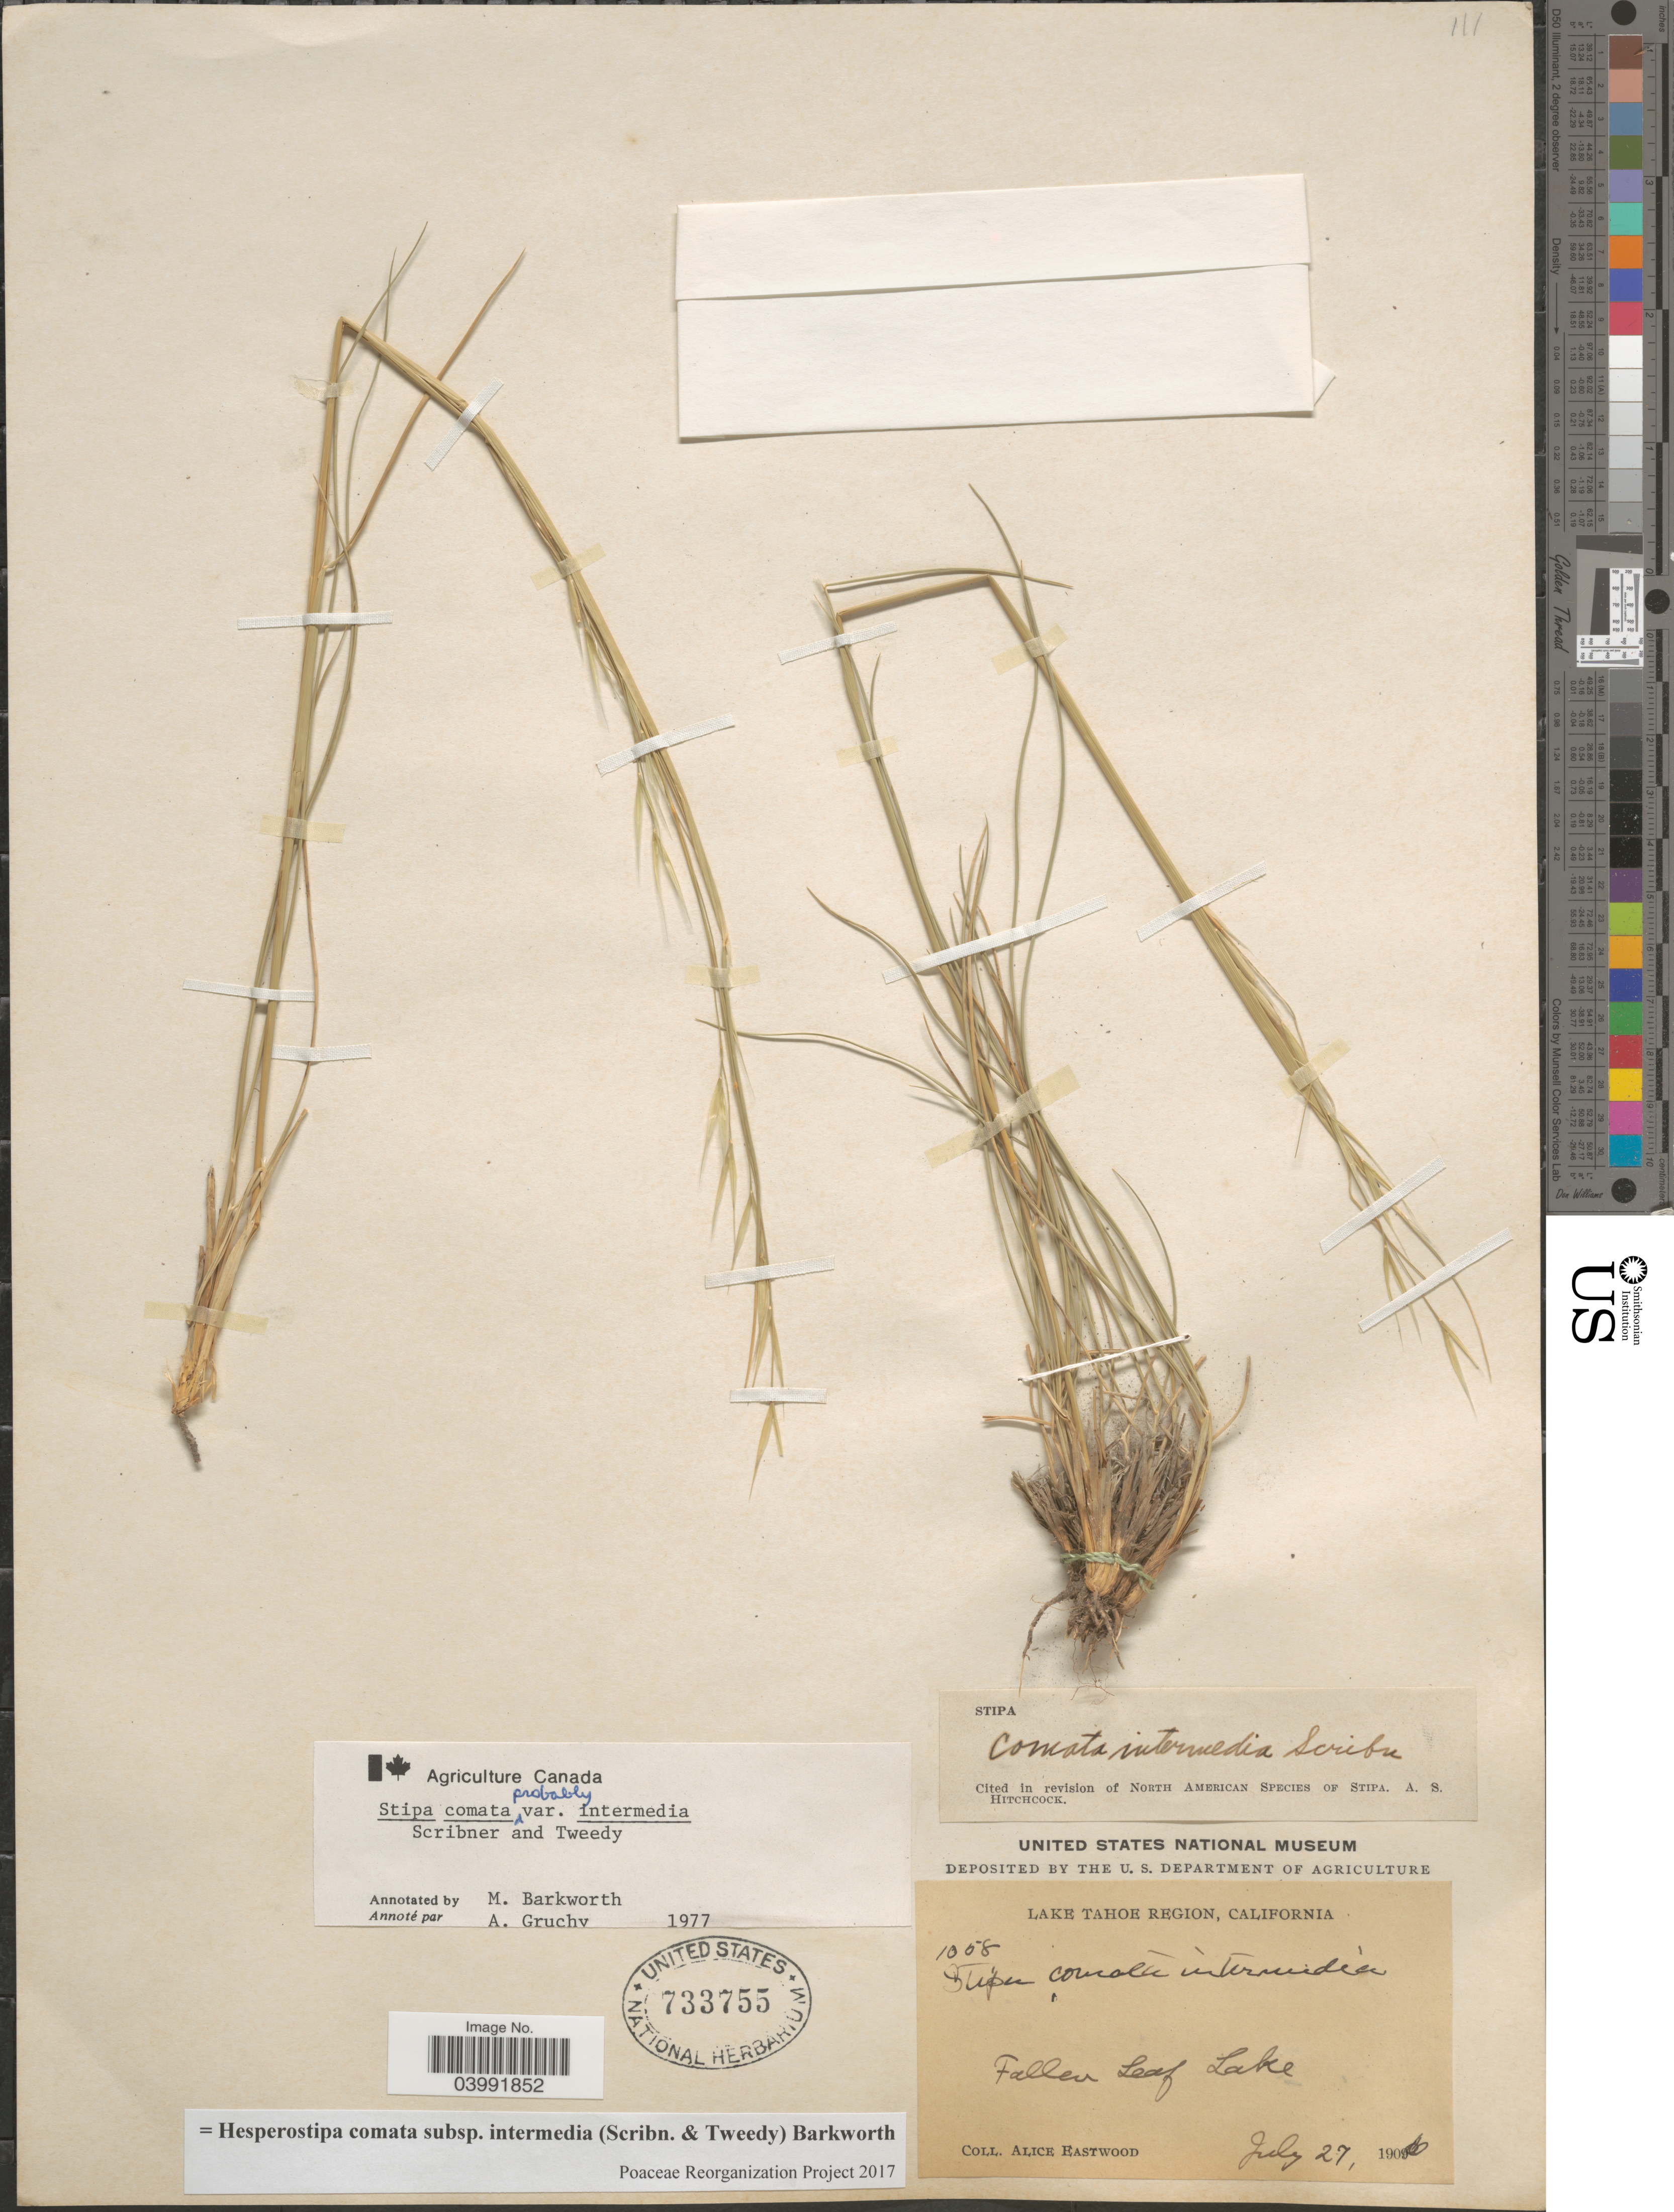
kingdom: Plantae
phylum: Tracheophyta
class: Liliopsida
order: Poales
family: Poaceae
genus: Hesperostipa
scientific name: Hesperostipa comata subsp. intermedia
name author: (Scribn. & Tweedy) Barkworth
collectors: A. Eastwood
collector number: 1058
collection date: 1906-07-27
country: United States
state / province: California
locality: Lake Tahoe Region. Fallen Leaf Lake.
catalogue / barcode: US 733755